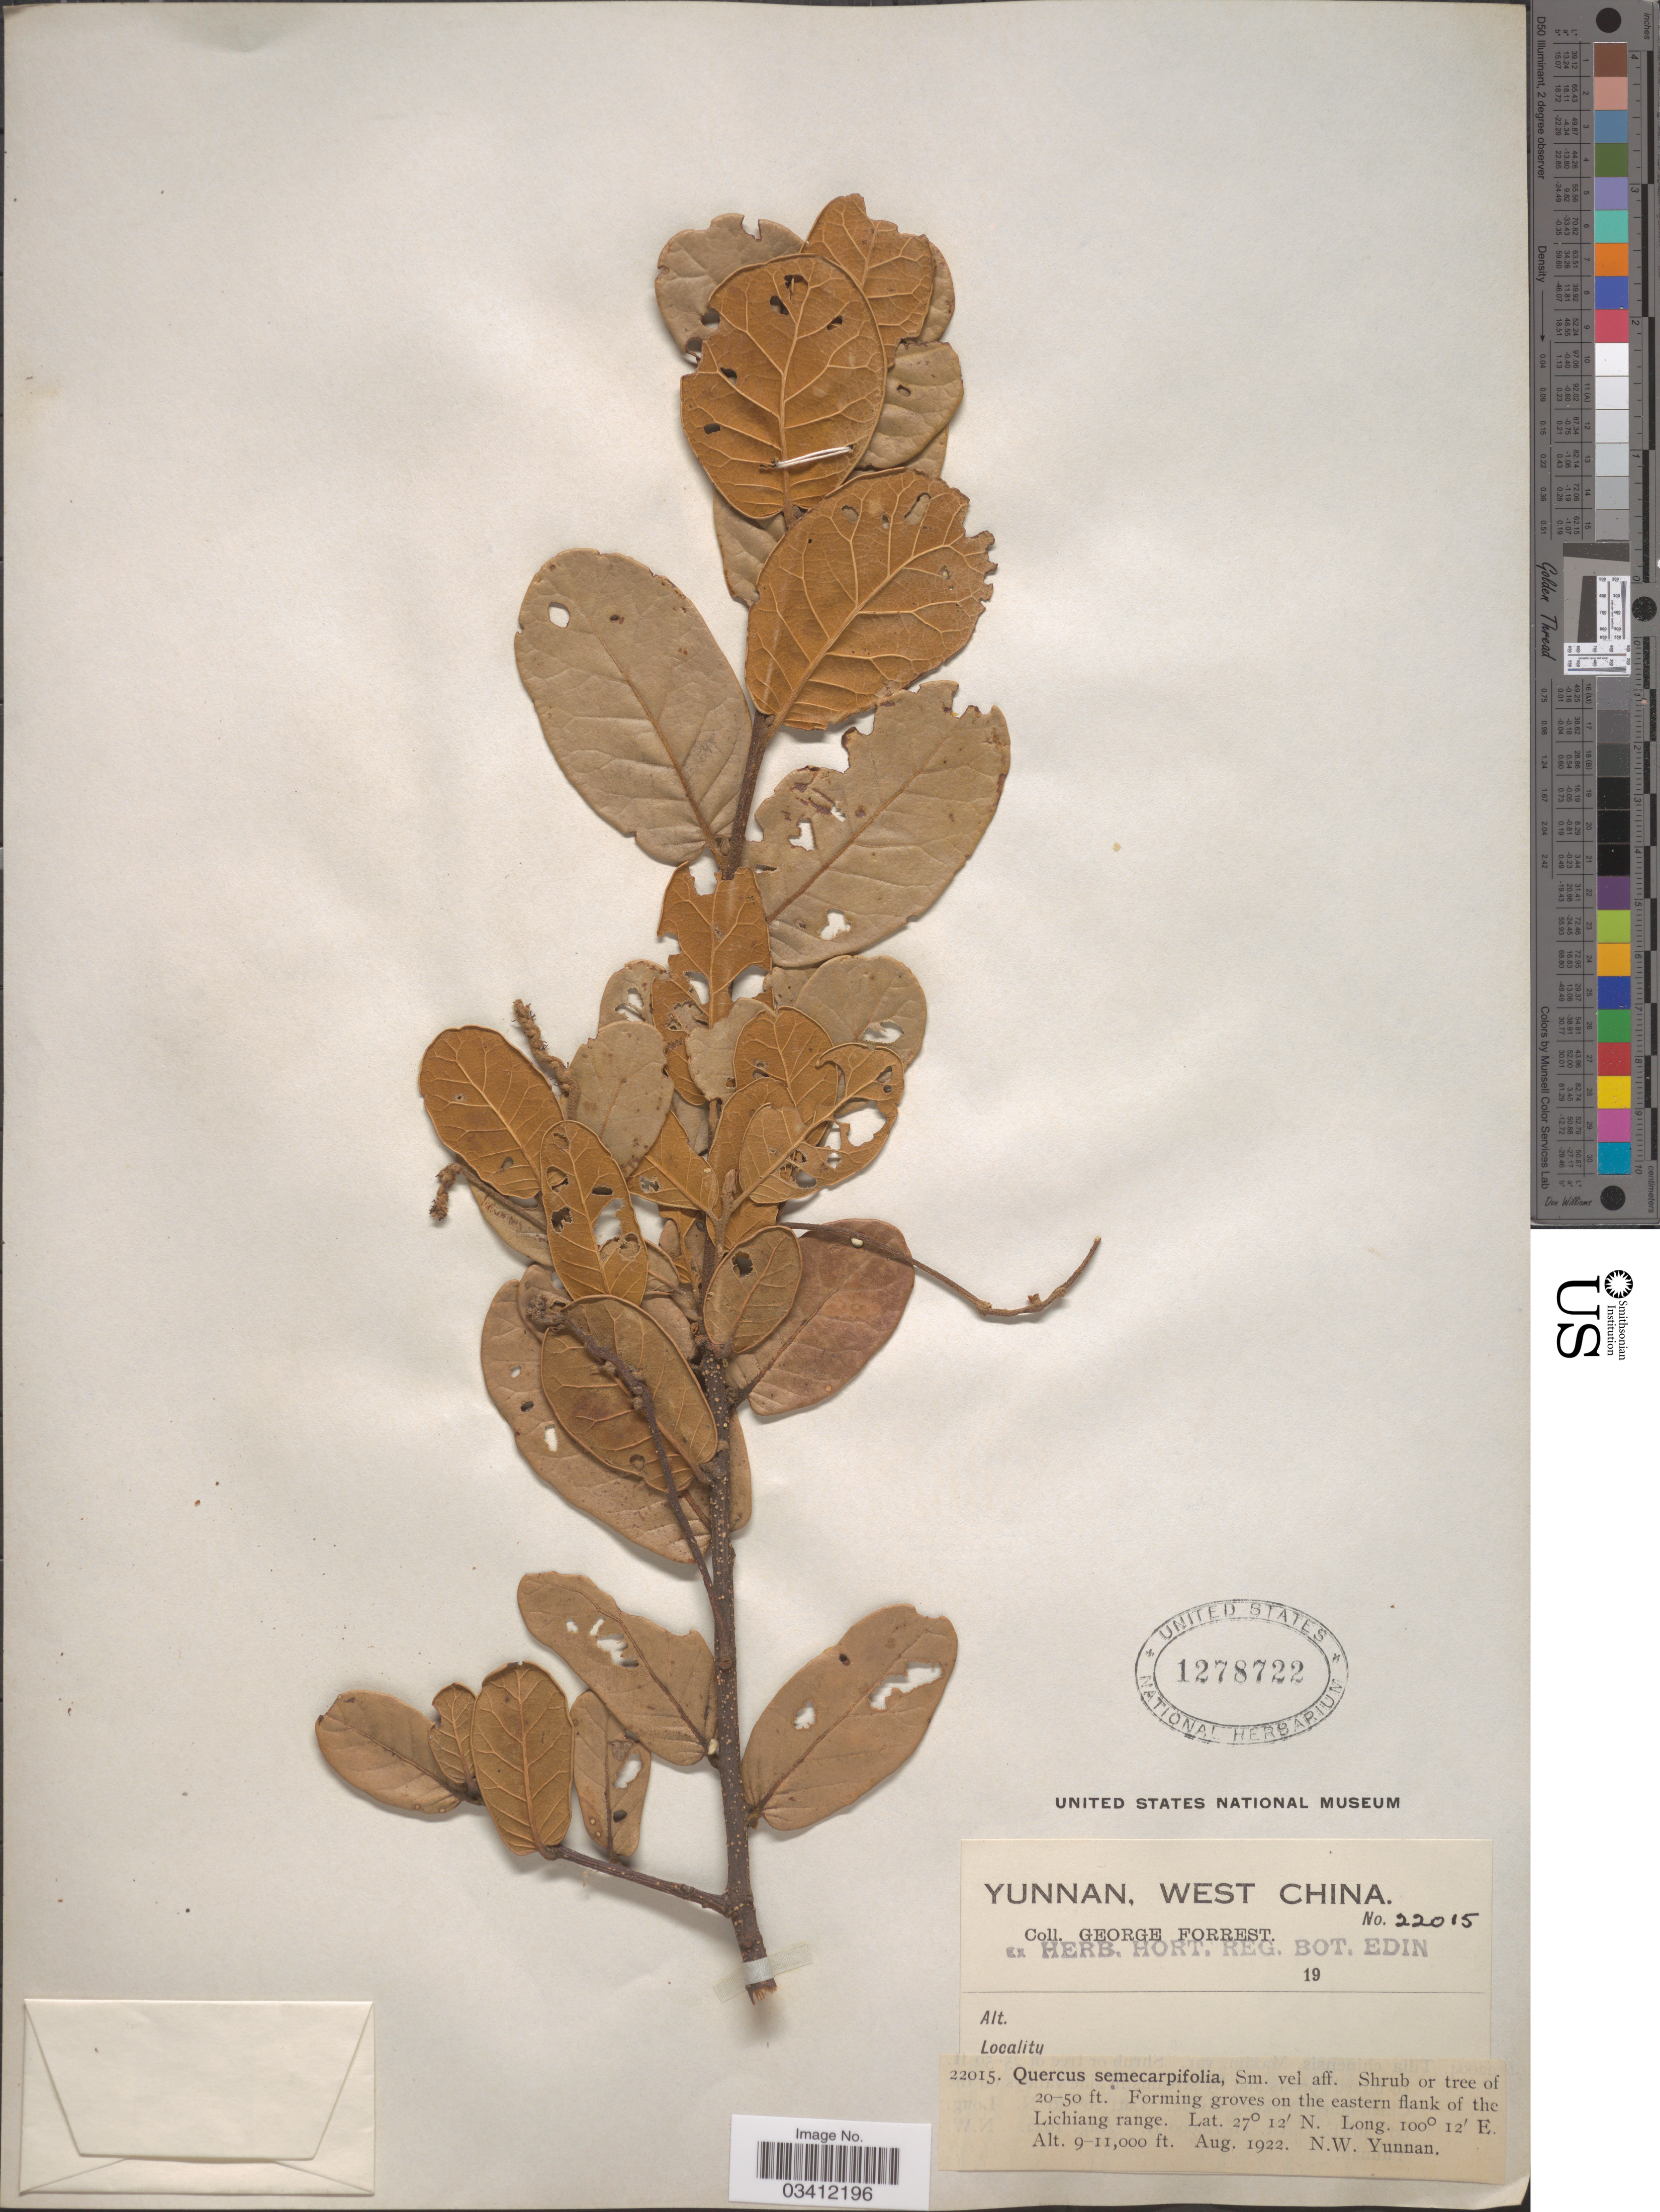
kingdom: Plantae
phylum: Tracheophyta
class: Magnoliopsida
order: Fagales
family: Fagaceae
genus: Quercus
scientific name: Quercus semecarpifolia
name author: Sm.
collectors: G. Forrest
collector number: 22015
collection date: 1922-08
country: China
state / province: Yunnan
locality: West China. Forming groves on the eastern flank of the Lichiang range. N.W. Yunnan.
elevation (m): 2743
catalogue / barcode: US 1278722